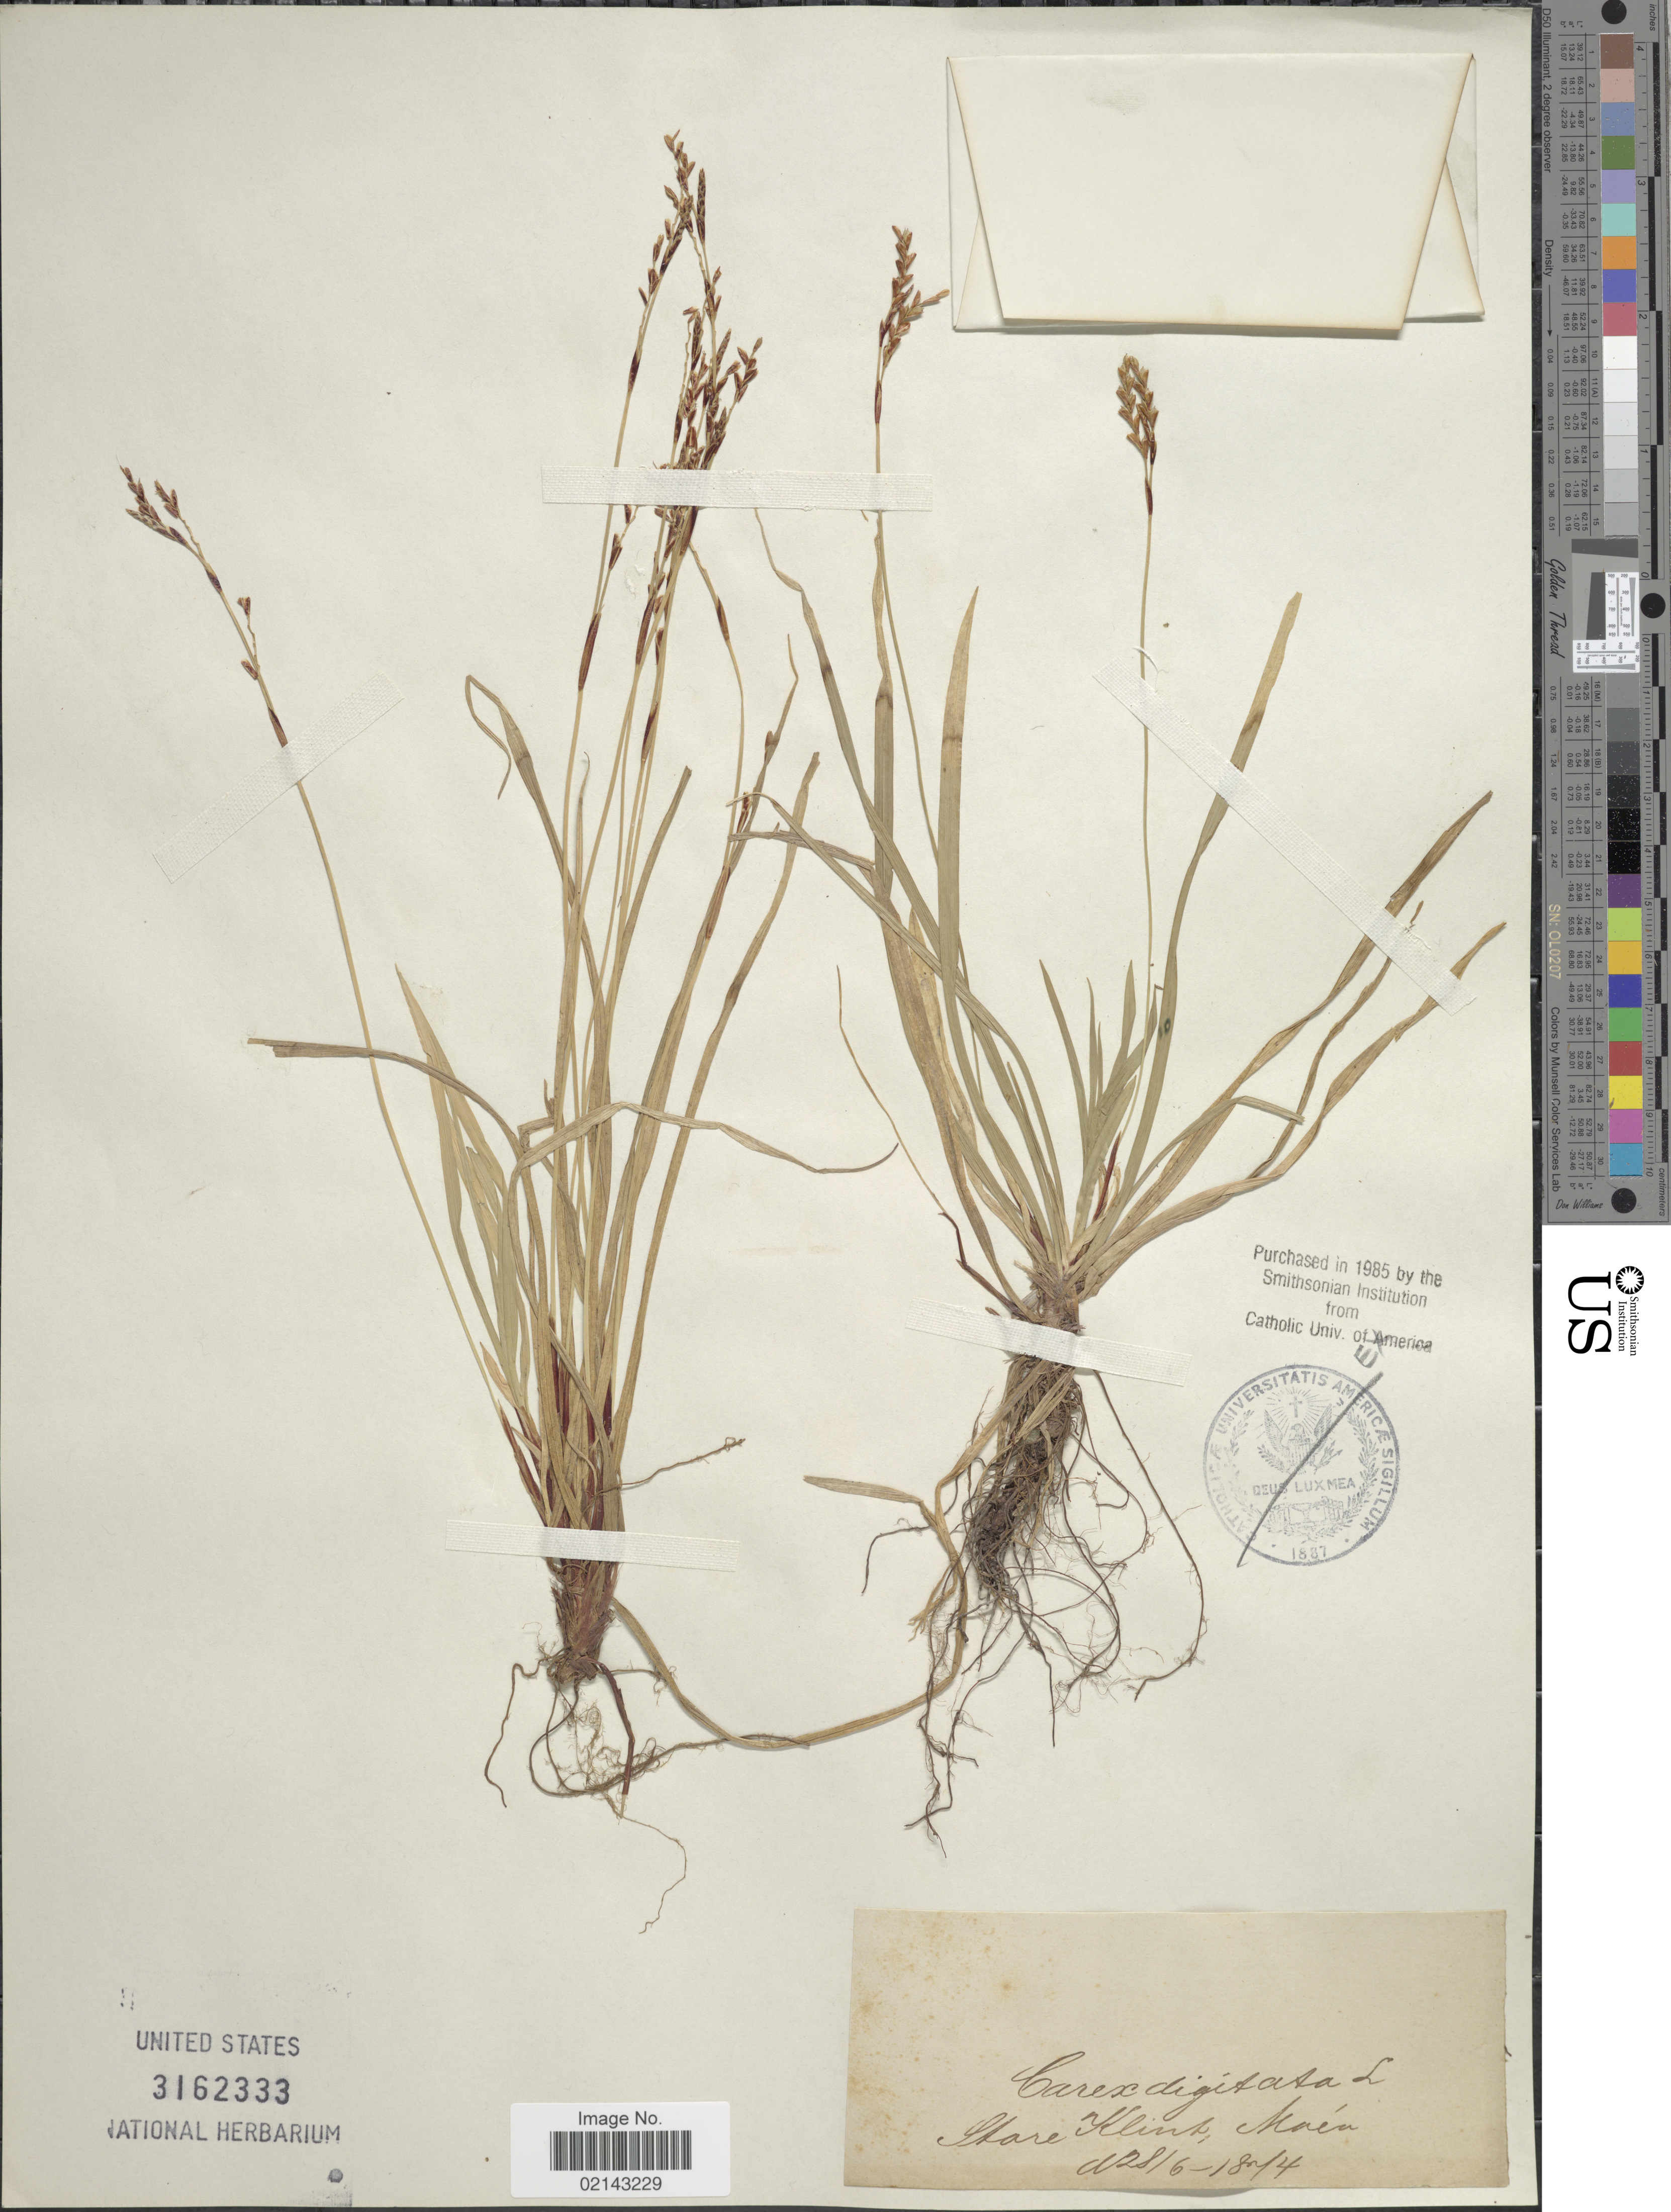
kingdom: Plantae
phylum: Tracheophyta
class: Liliopsida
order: Poales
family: Cyperaceae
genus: Carex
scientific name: Carex digitata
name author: L.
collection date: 1844-06-28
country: Denmark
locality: Store Klint Moén.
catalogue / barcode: US 3162333